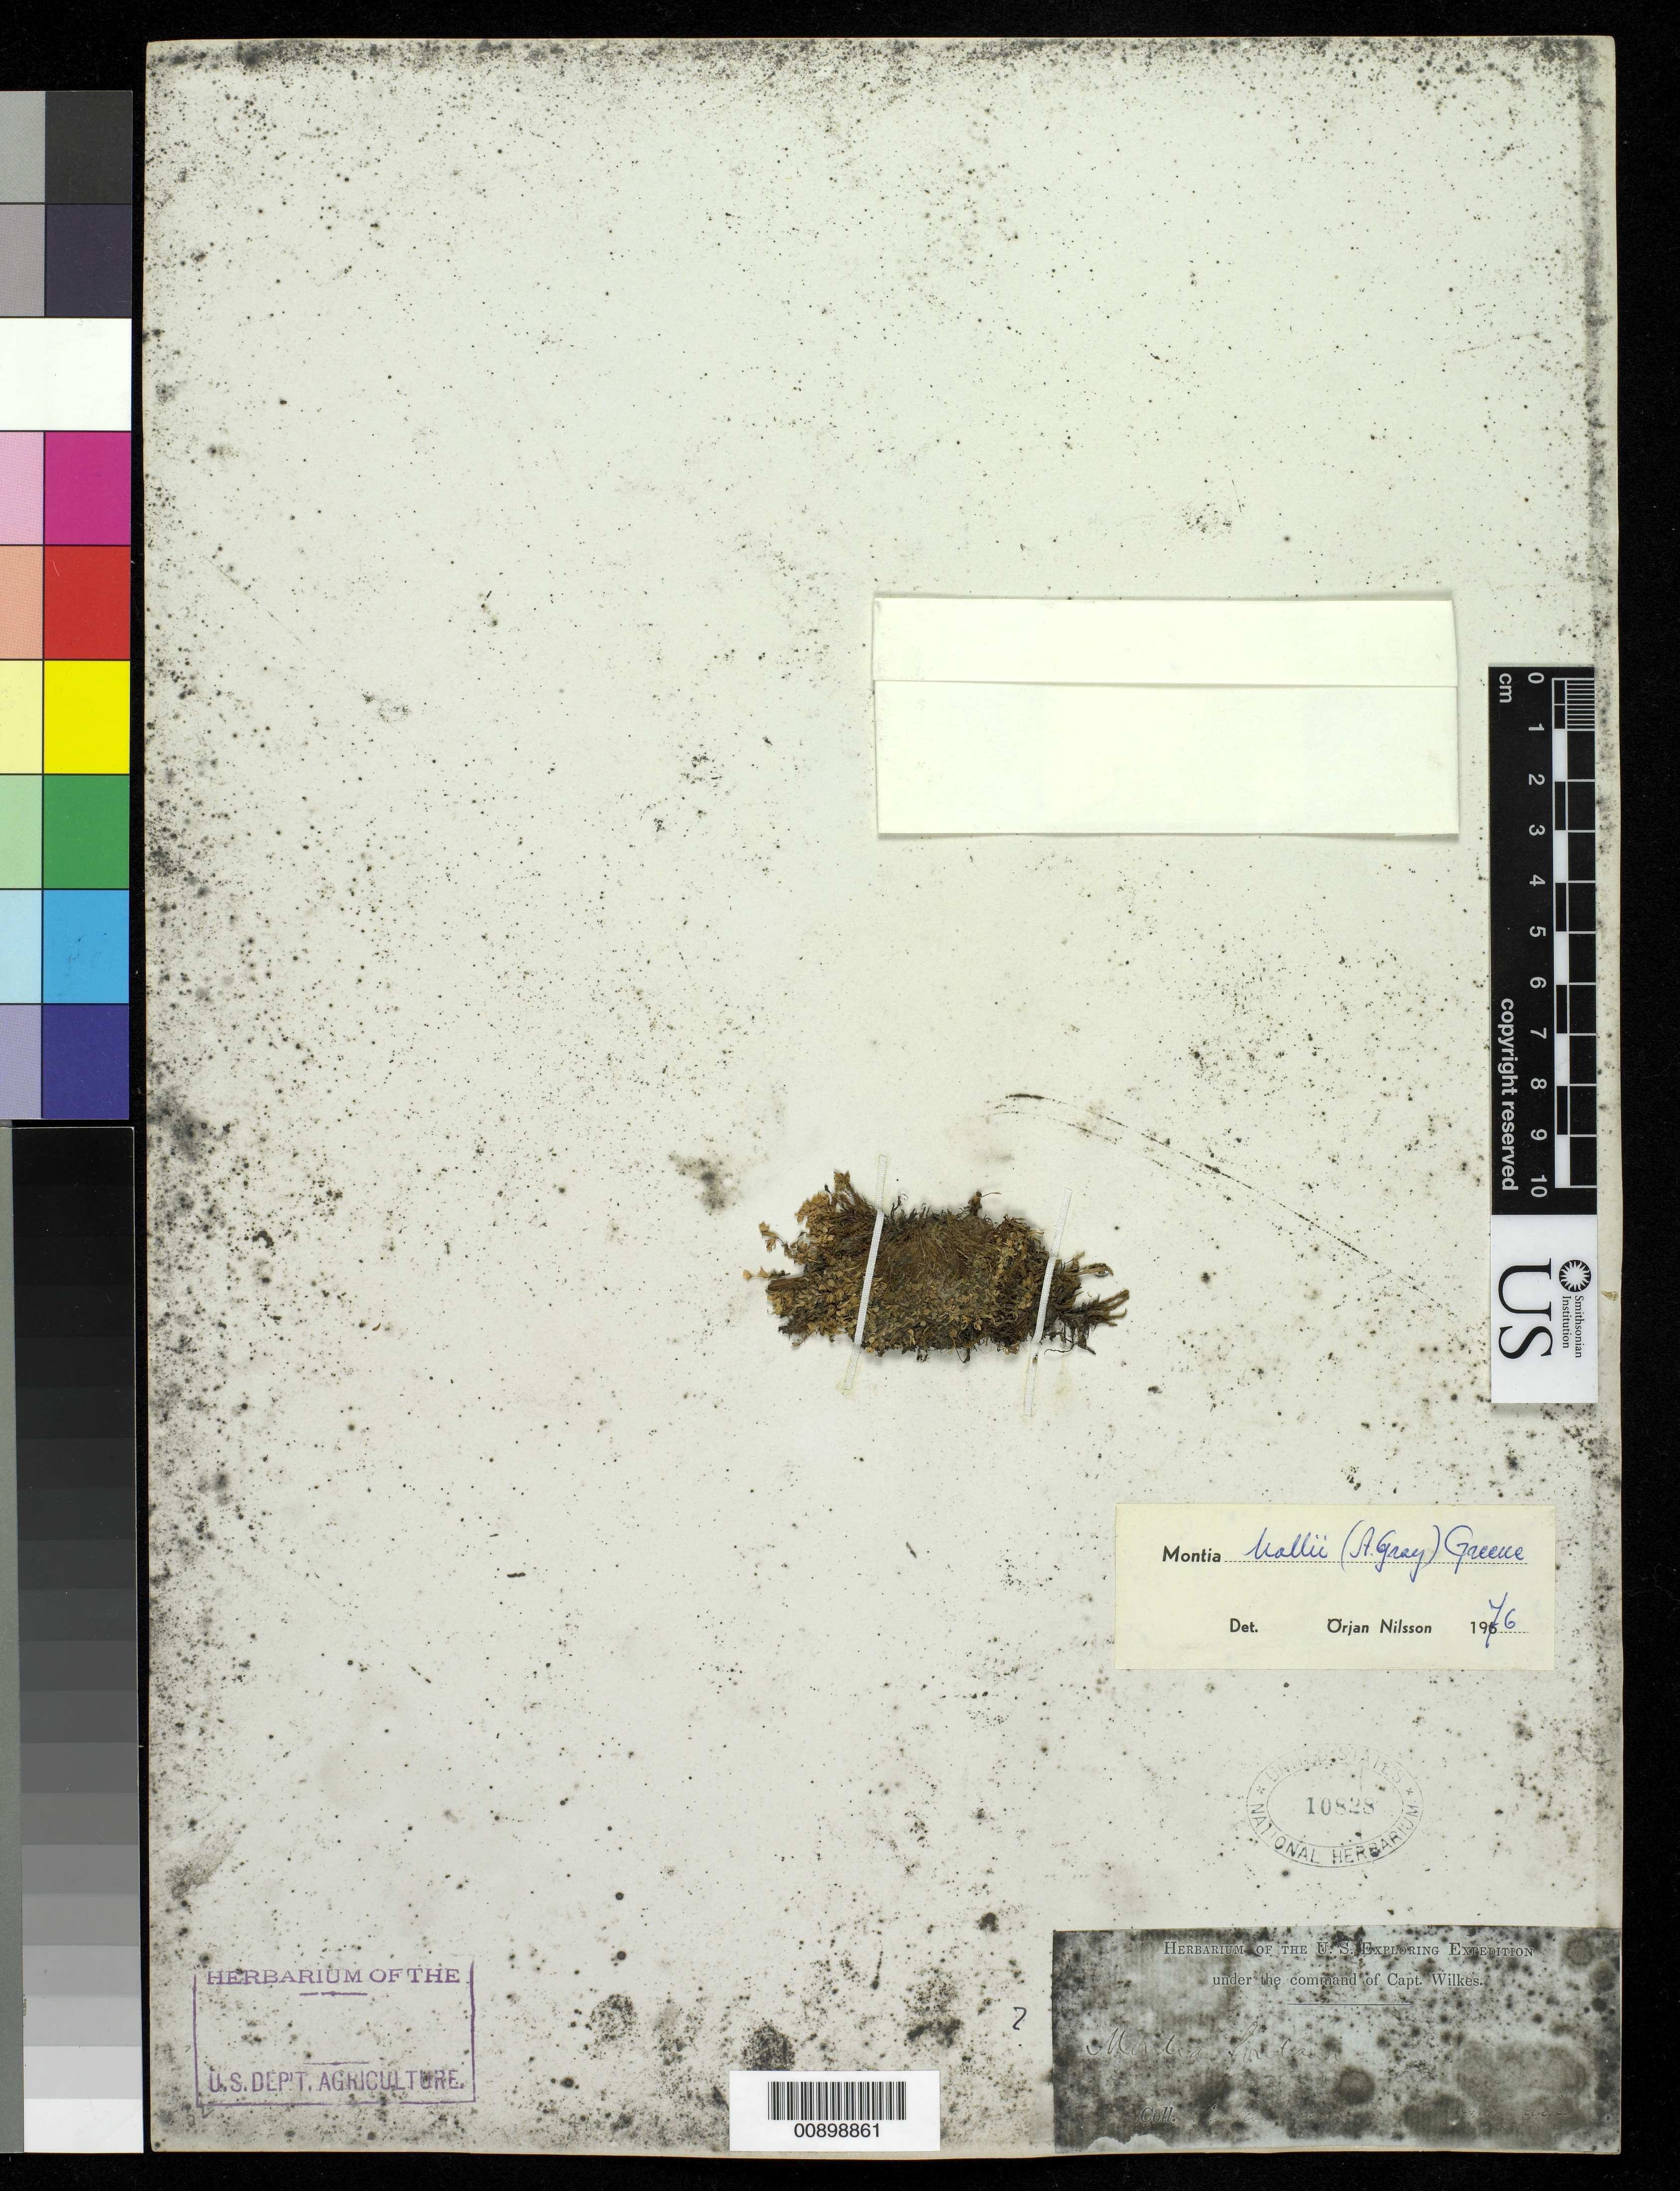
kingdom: Plantae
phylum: Tracheophyta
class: Magnoliopsida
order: Caryophyllales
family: Montiaceae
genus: Montia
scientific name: Montia hallii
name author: (A. Gray) Greene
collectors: Wilkes Explor. Exped.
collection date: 1838/1842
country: Chile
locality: Andes, near snowline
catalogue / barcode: US 10828